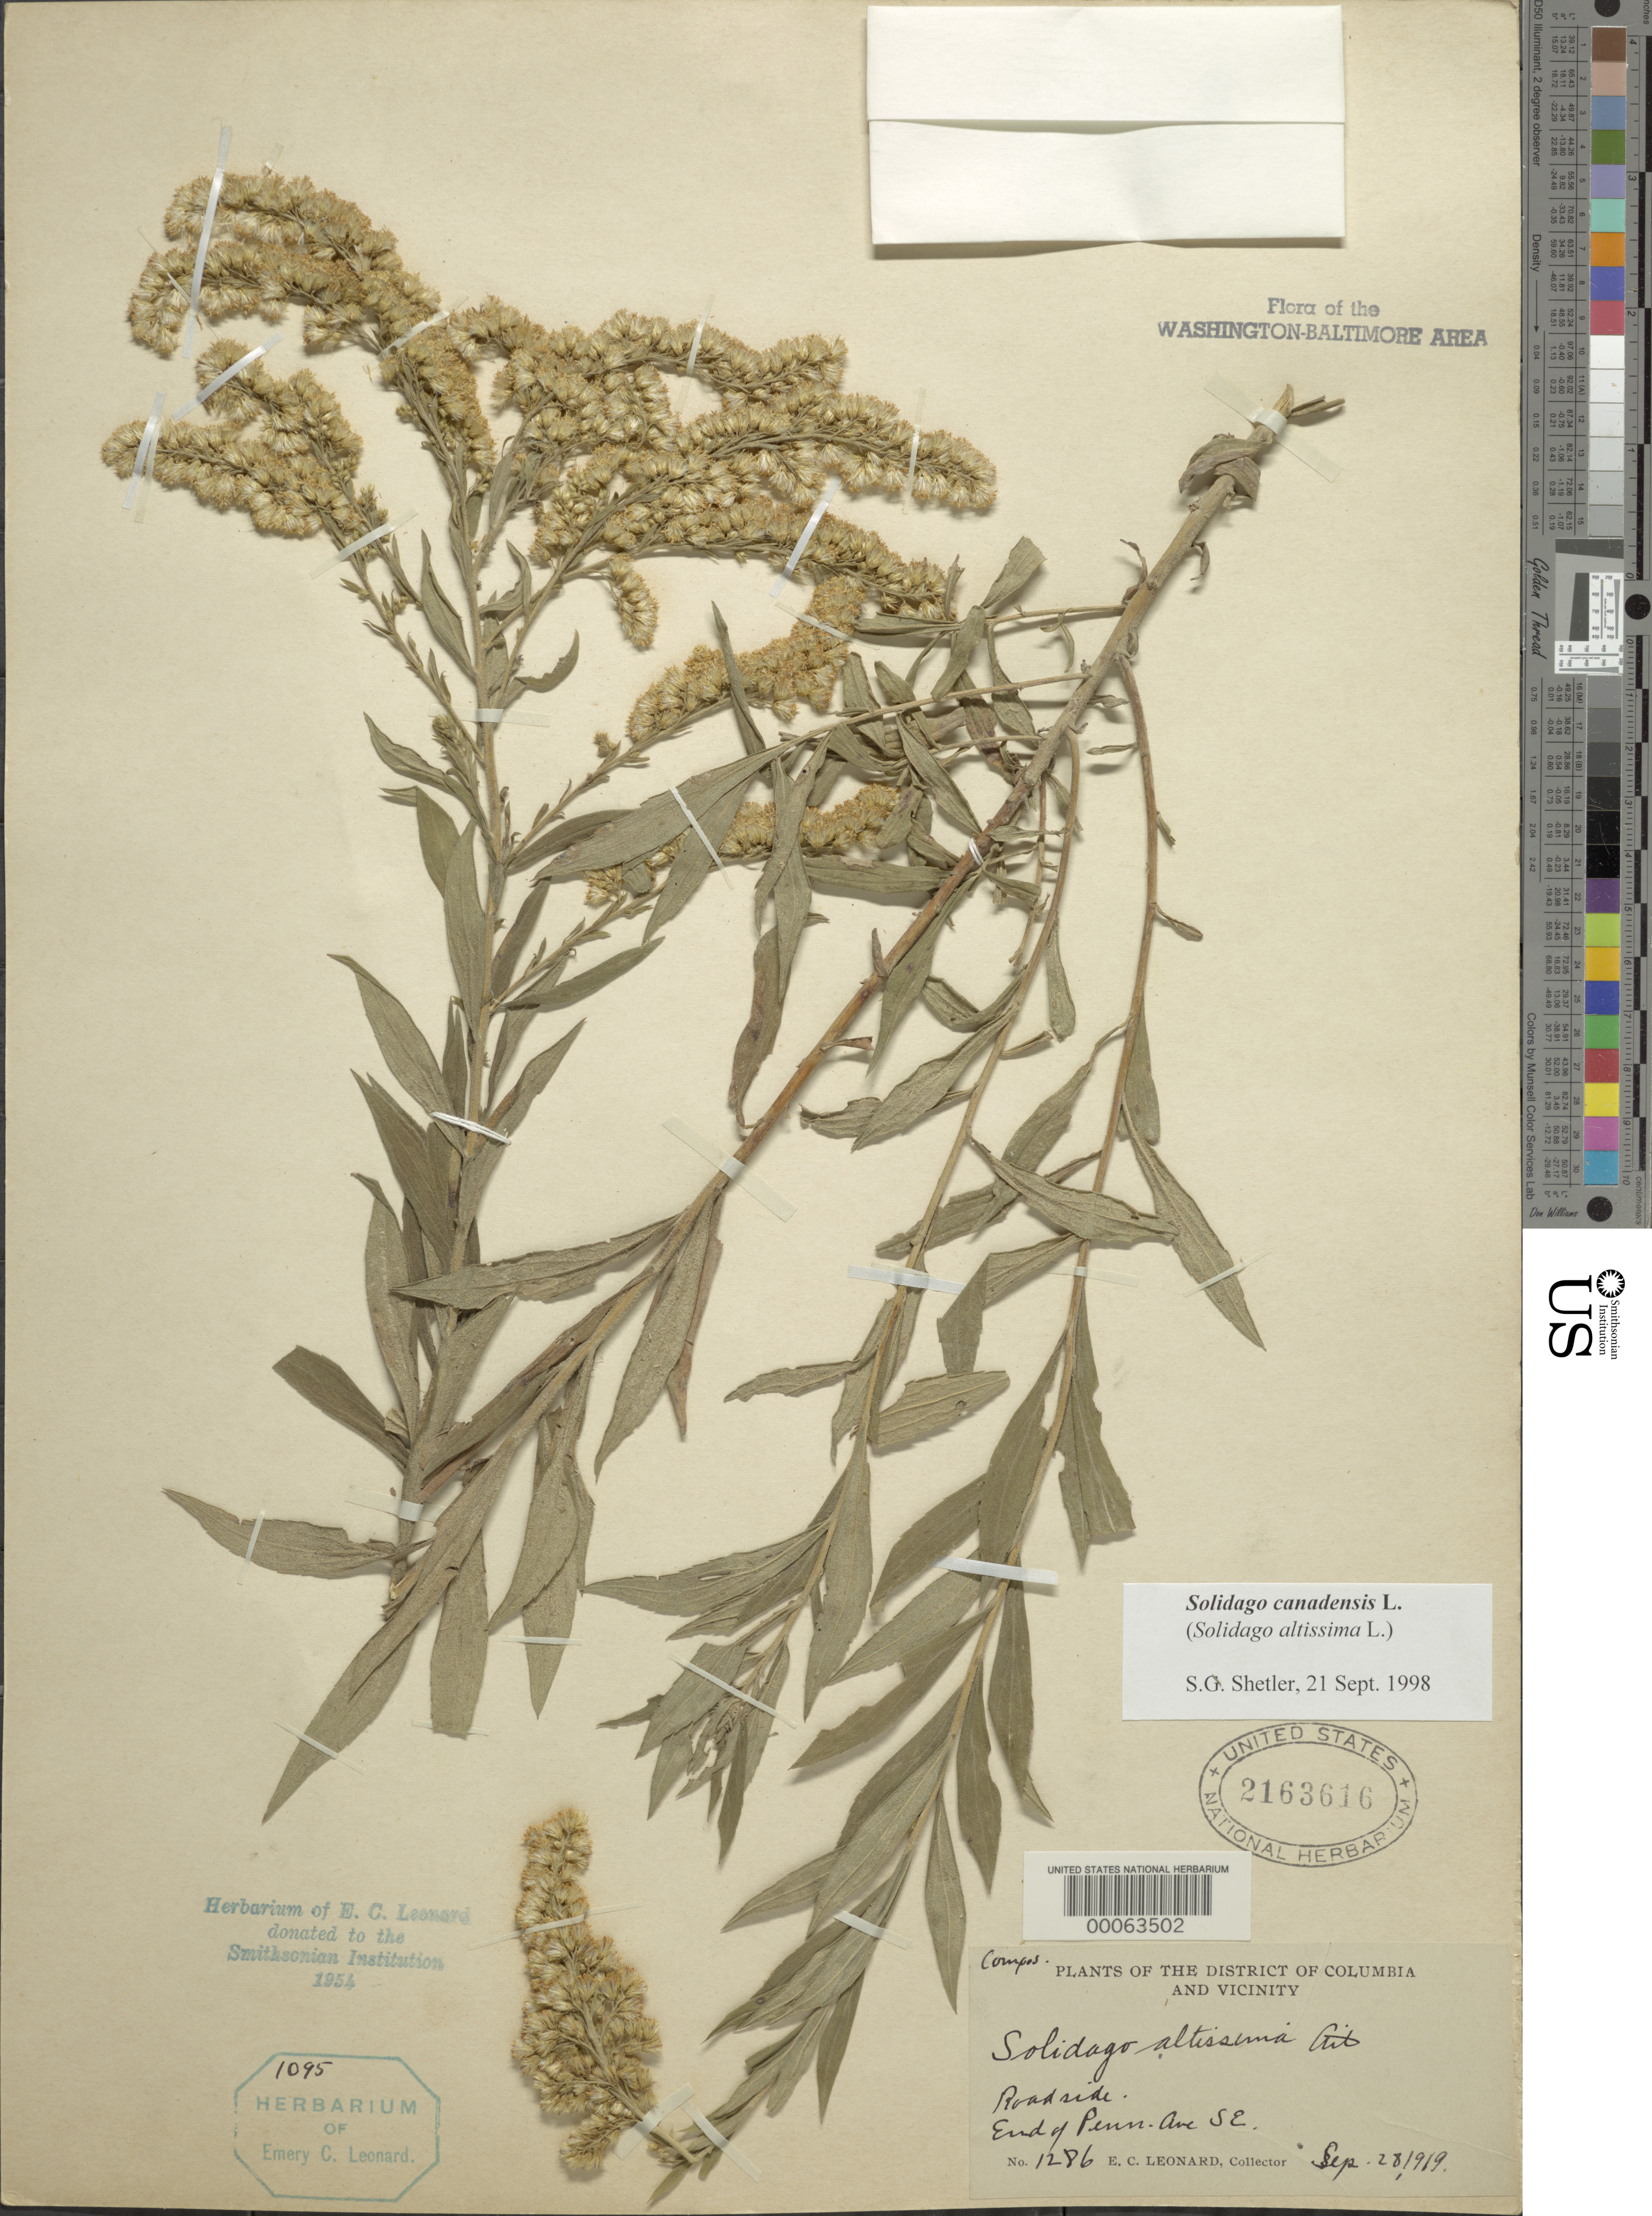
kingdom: Plantae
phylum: Tracheophyta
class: Magnoliopsida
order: Asterales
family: Asteraceae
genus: Solidago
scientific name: Solidago canadensis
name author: L.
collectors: E. C. Leonard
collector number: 1286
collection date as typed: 28 Sep 1919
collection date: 1919-09-28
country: United States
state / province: District of Columbia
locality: End of Penn. Ave. SE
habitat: Roadside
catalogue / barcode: US 2163616